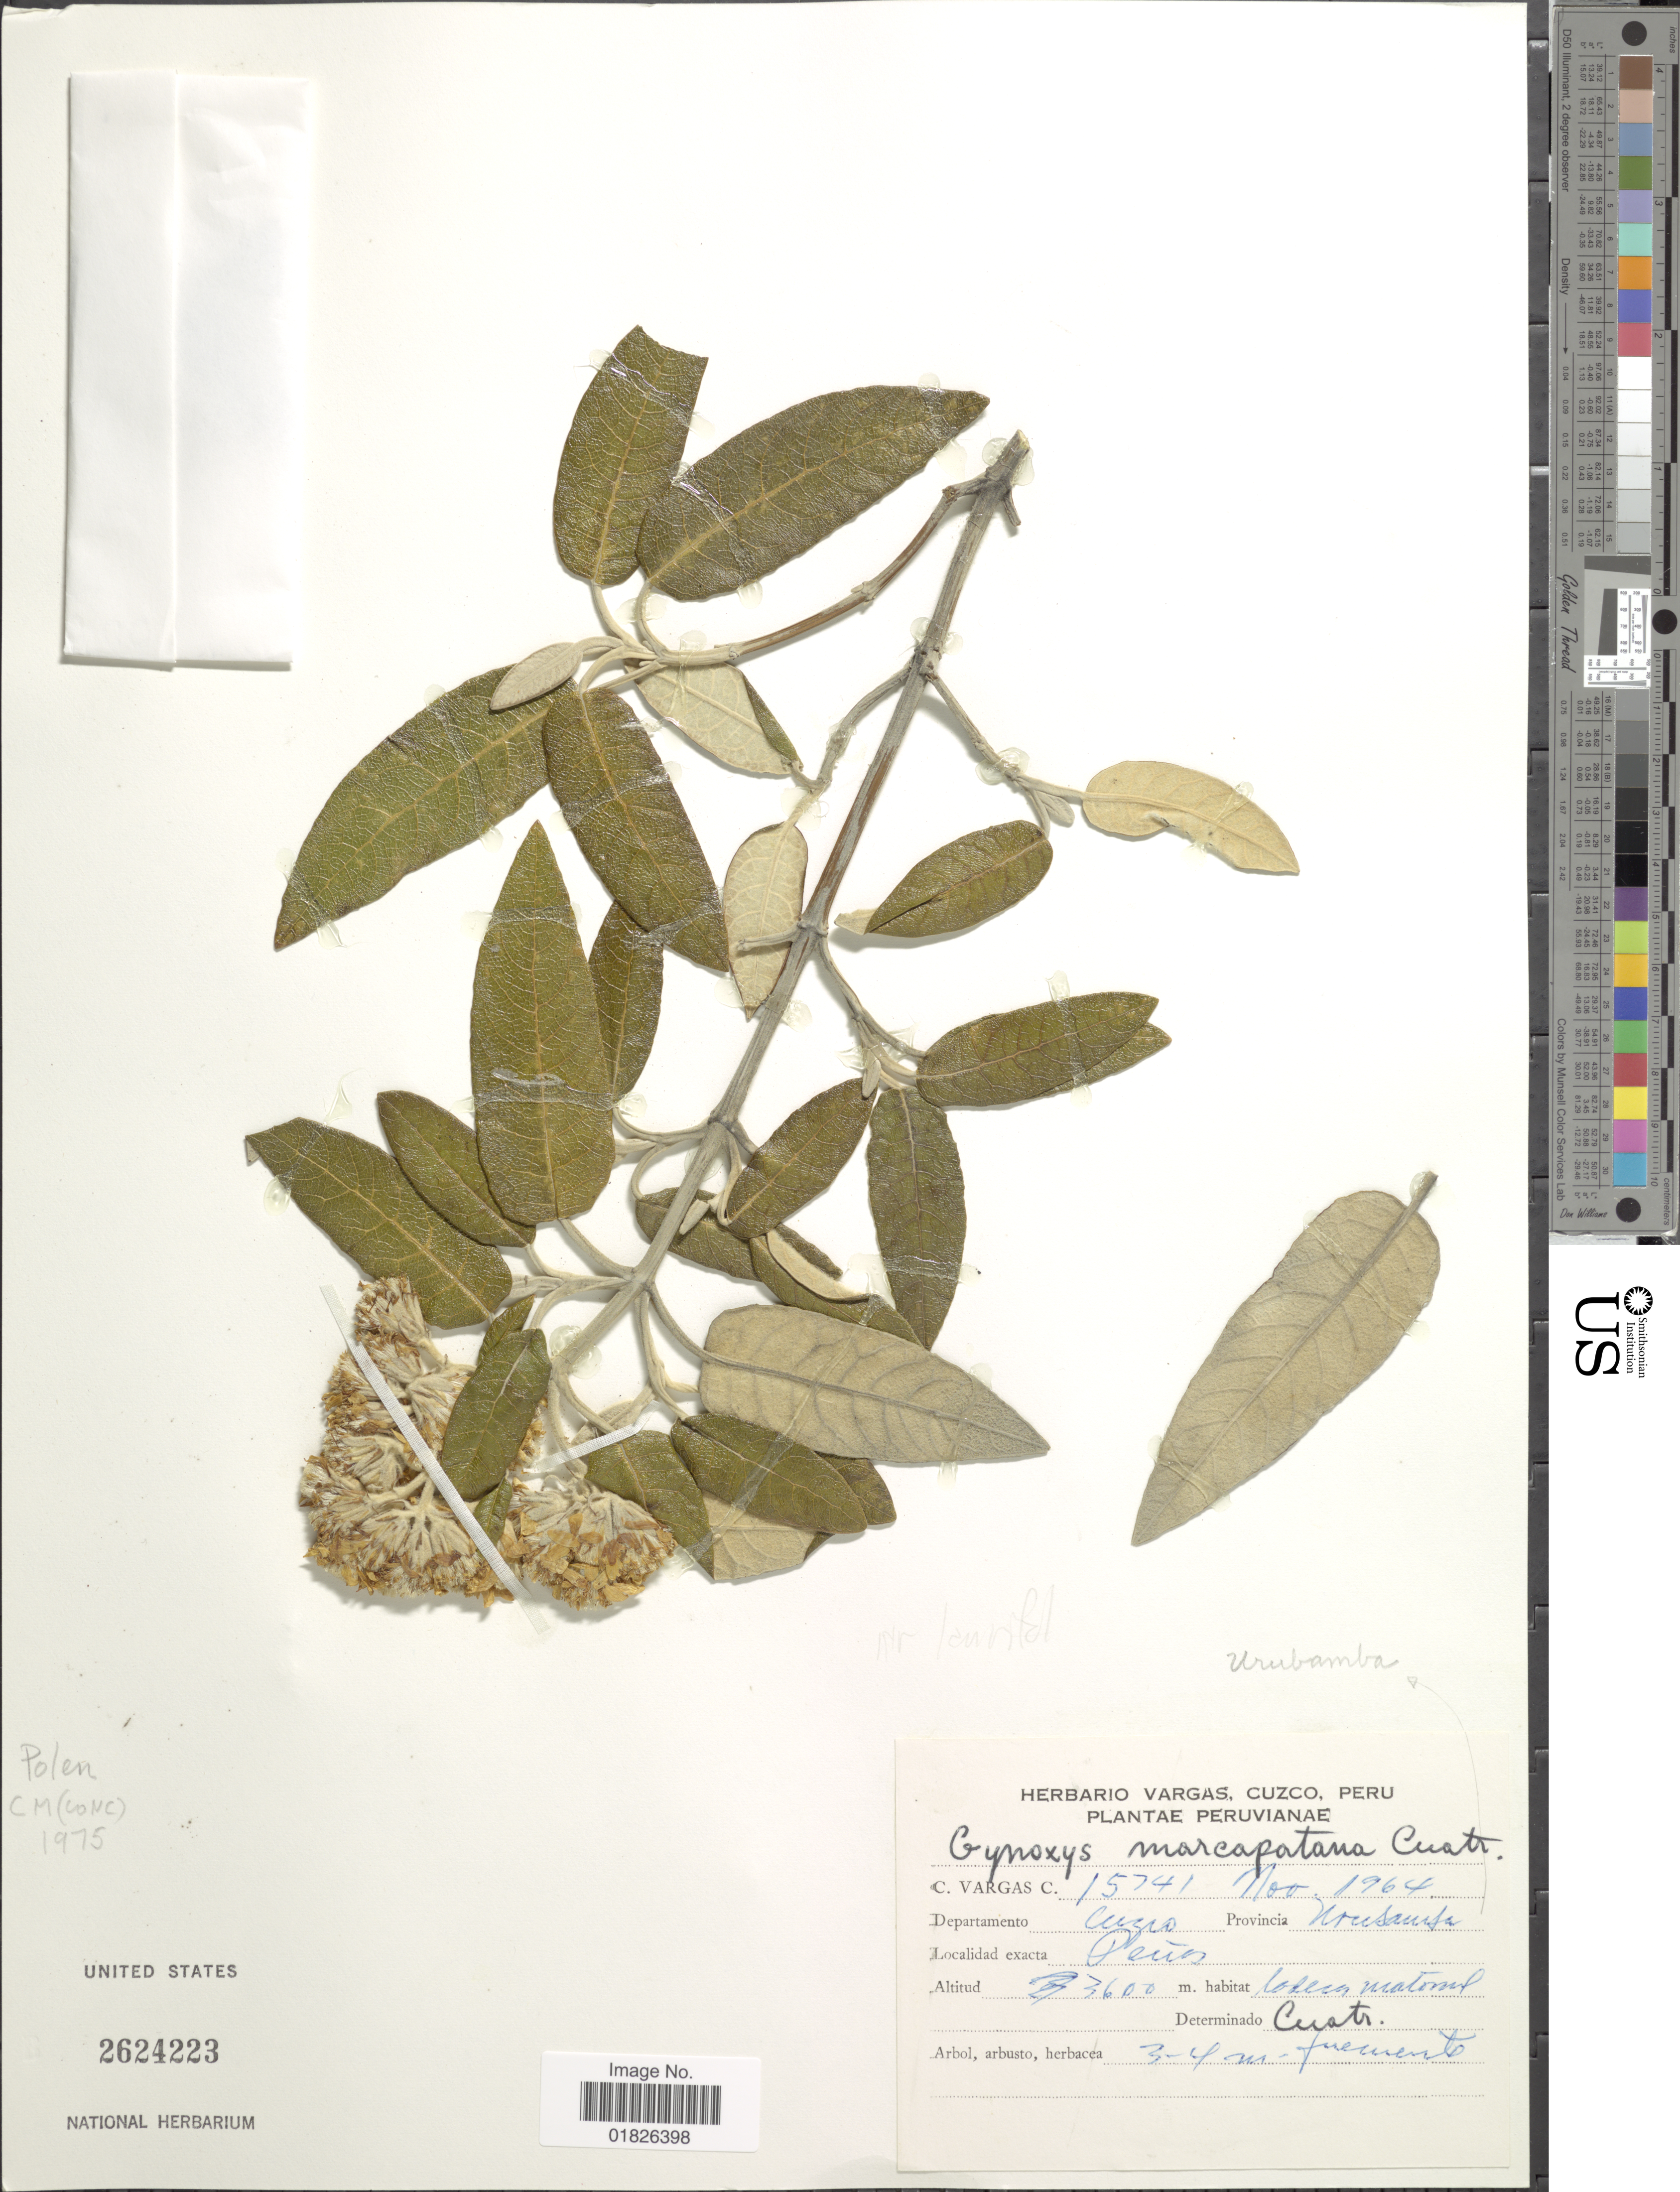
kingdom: Plantae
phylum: Tracheophyta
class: Magnoliopsida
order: Asterales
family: Asteraceae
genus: Gynoxys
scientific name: Gynoxys marcapatana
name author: Cuatrec.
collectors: C. Vargas Calderón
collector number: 15741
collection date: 1964-11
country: Peru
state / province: Cusco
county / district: Urubamba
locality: Peñas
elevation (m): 3600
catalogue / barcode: US 2624223